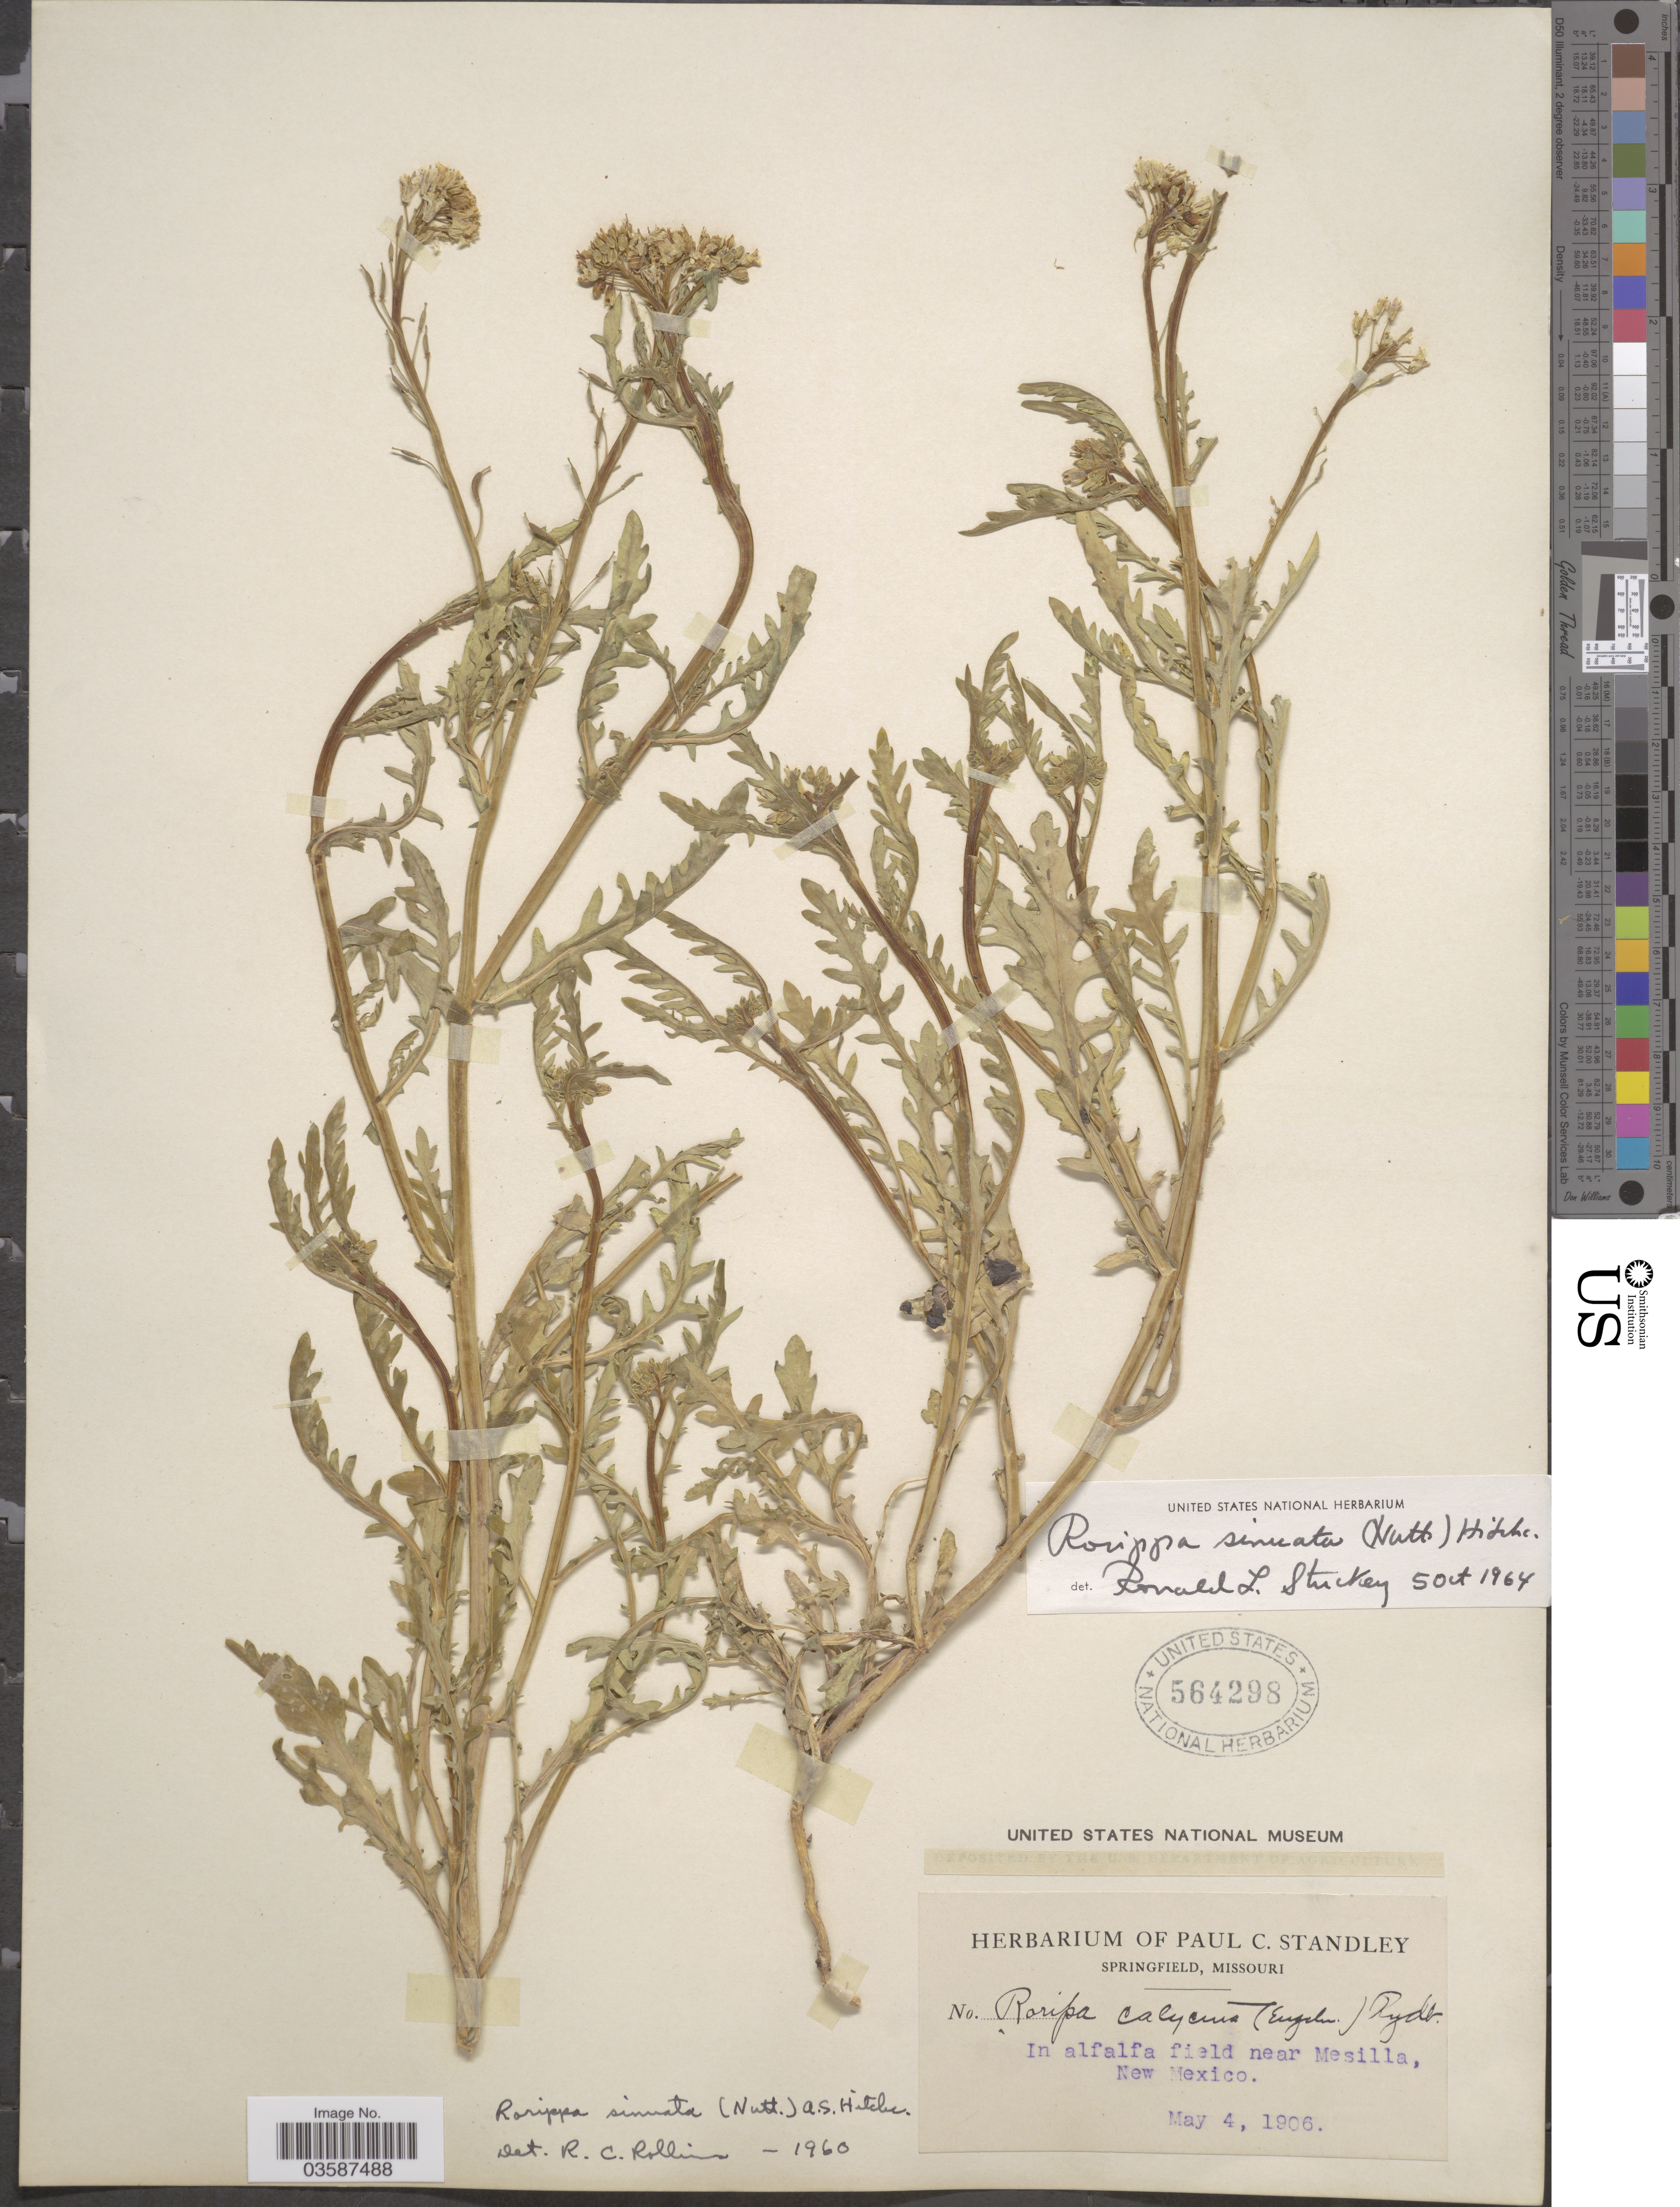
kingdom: Plantae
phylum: Tracheophyta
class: Magnoliopsida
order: Brassicales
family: Brassicaceae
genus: Rorippa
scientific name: Rorippa sinuata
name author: (Nutt.) Hitchc.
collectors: P. C. Standley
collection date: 1906-05-04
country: United States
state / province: New Mexico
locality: In alfalfa field near Mesilla.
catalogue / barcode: US 564298